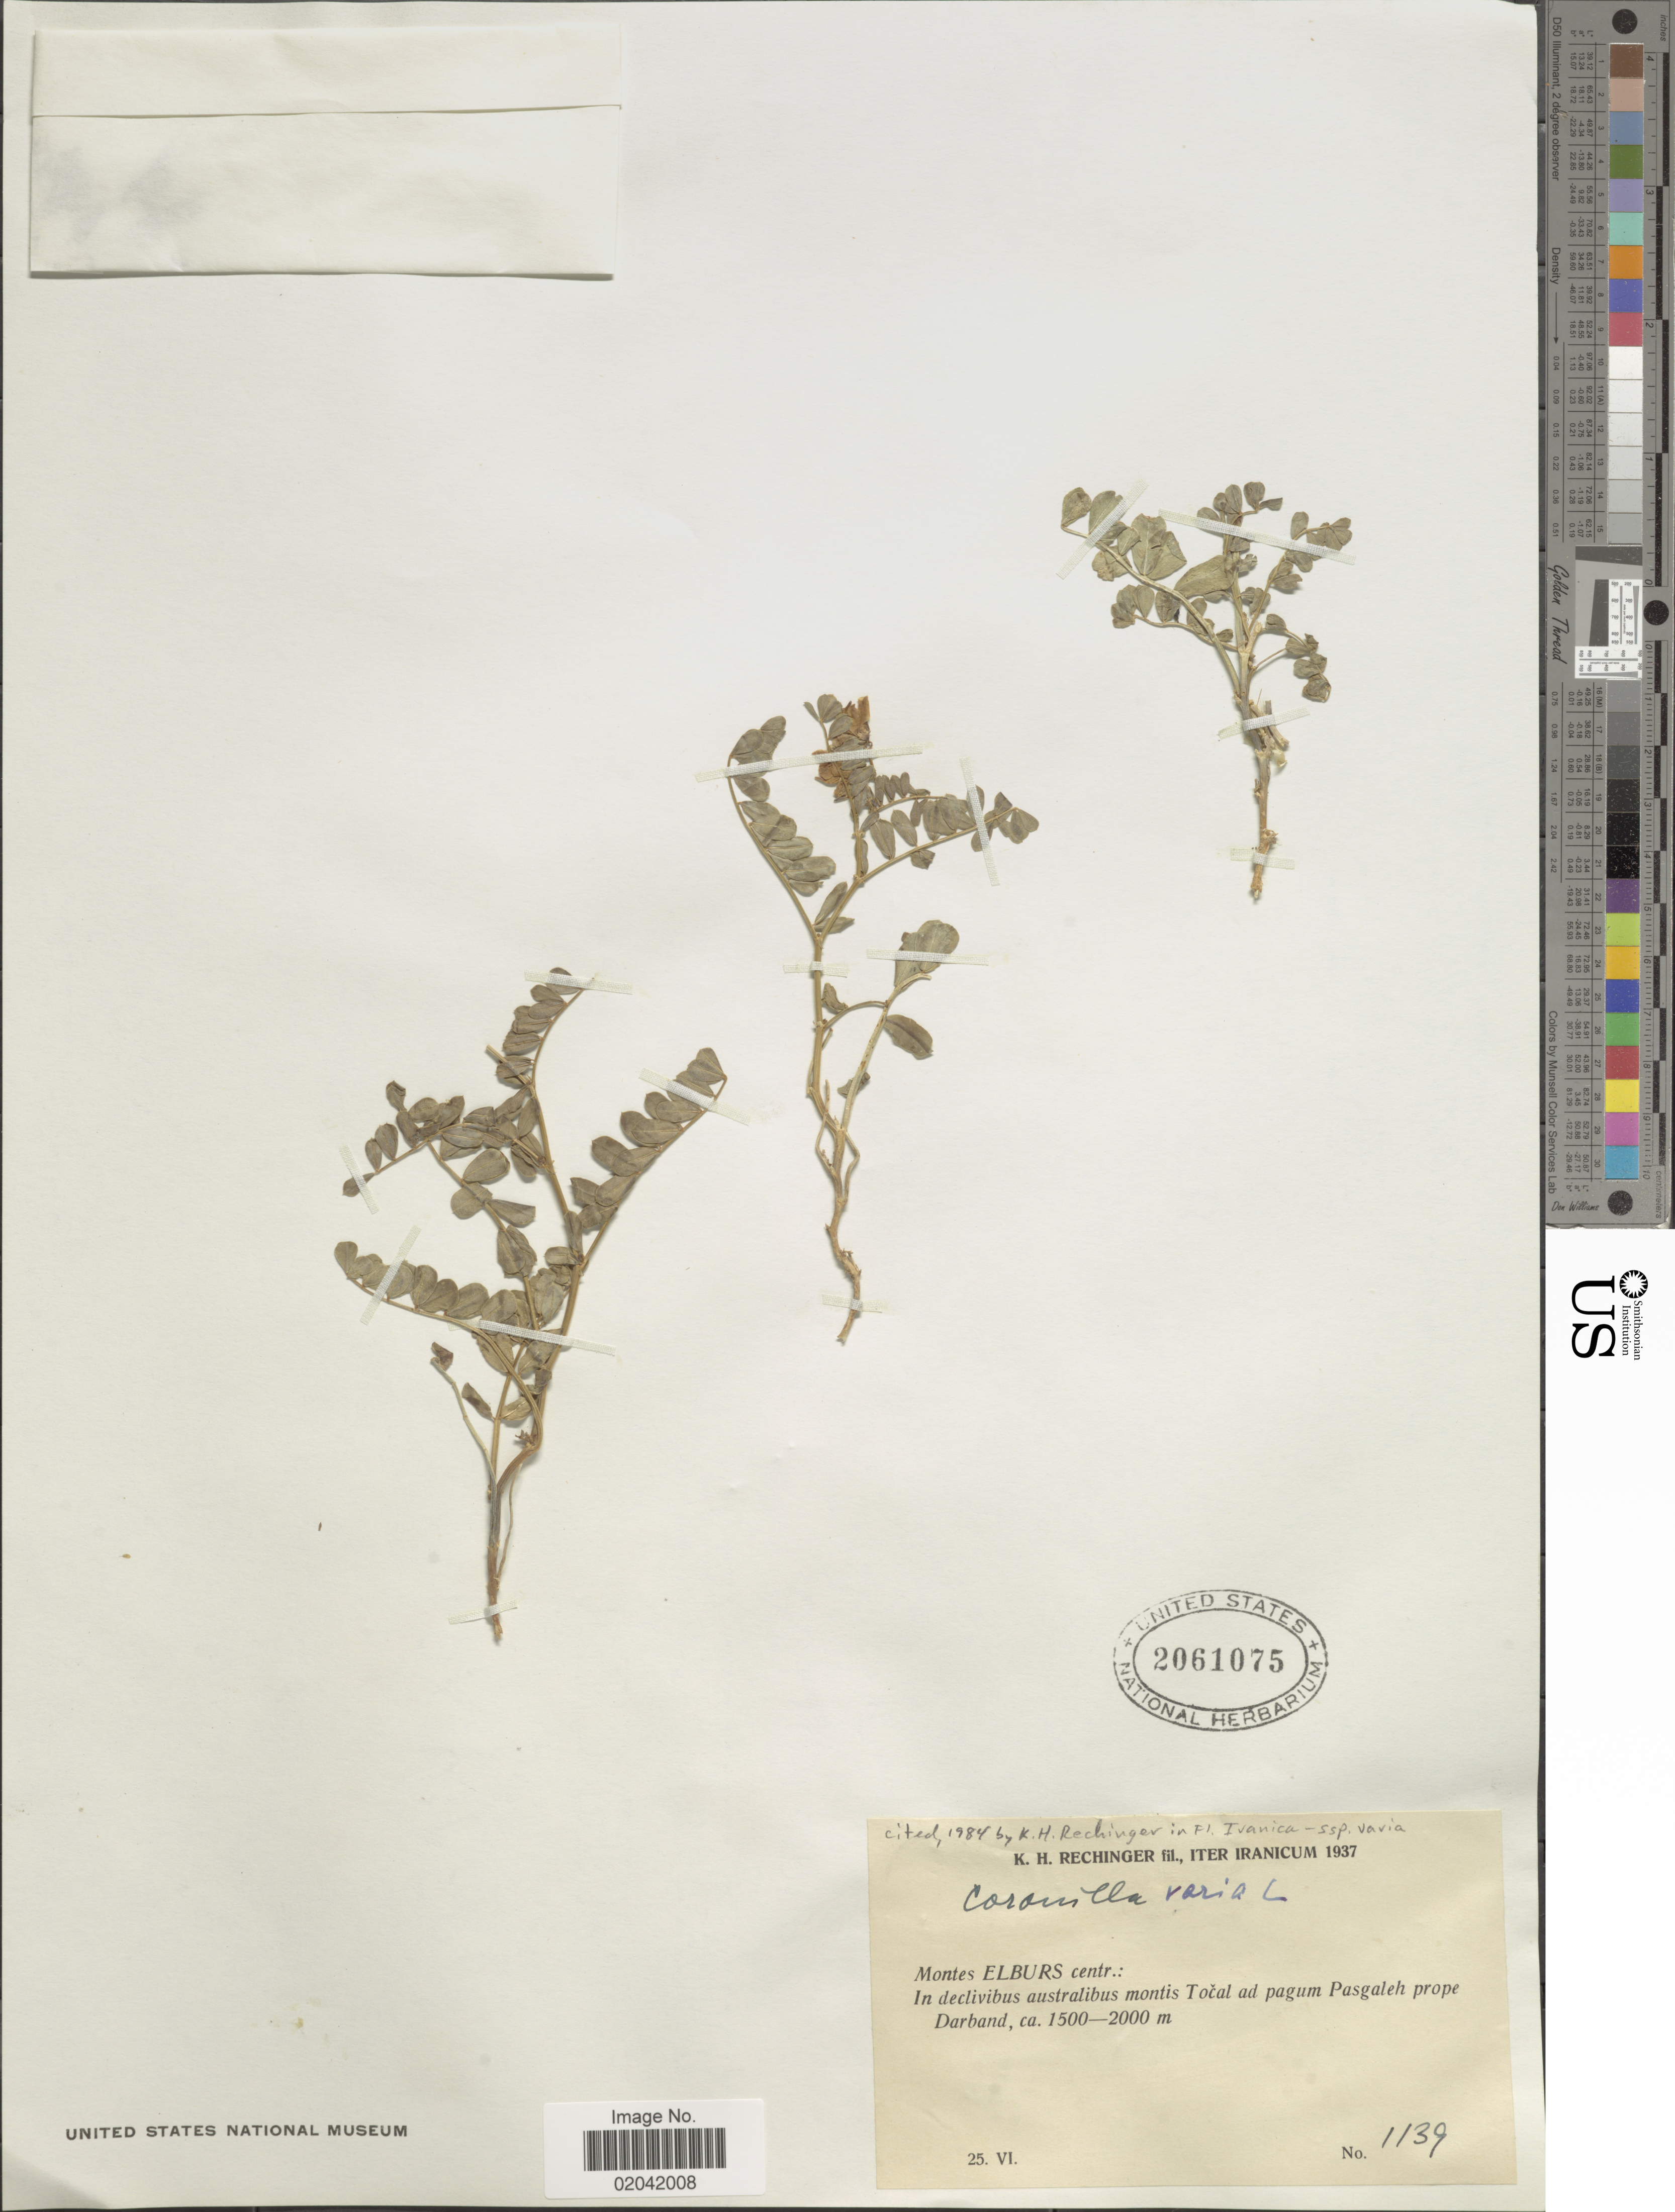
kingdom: Plantae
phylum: Tracheophyta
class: Magnoliopsida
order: Fabales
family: Fabaceae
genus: Coronilla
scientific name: Coronilla varia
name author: L.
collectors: K. H. Rechinger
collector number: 1139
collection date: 1937-06-25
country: Iran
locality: Montes Elburs centr: In declivibus australibus montis Tocal ad pagum Pasgaleh prope Darband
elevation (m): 1500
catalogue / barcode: US 2061075